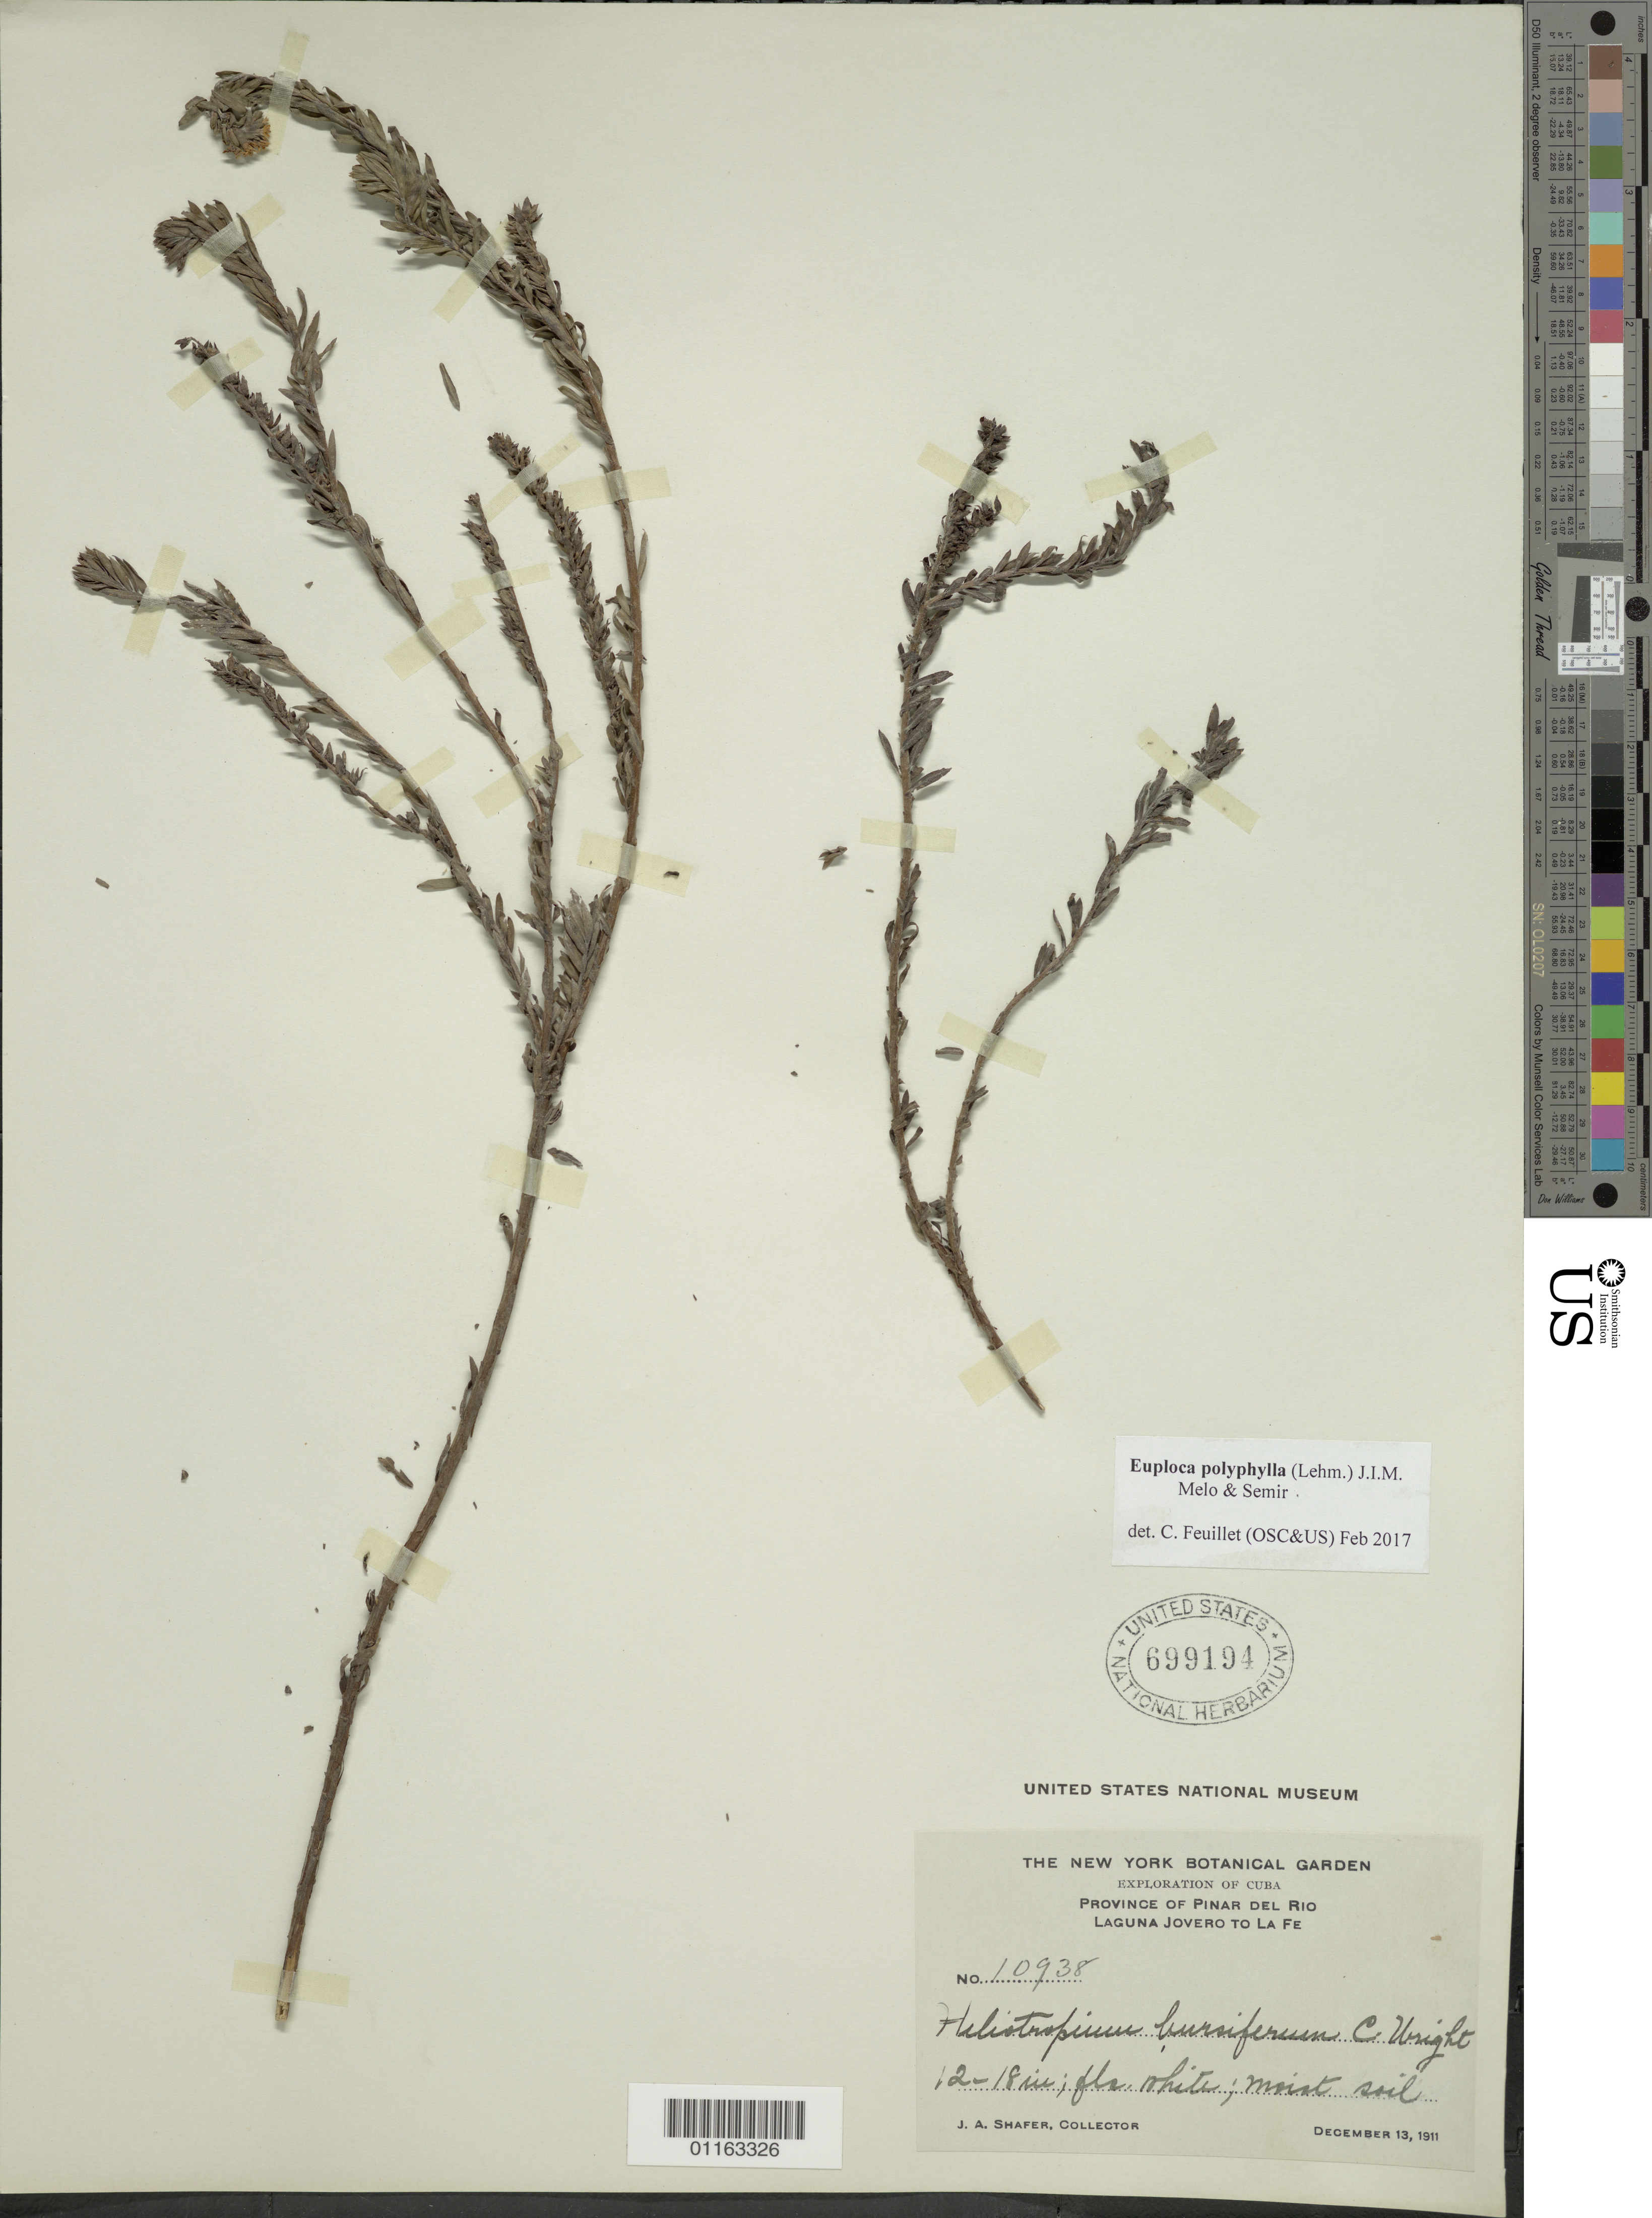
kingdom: Plantae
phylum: Tracheophyta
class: Magnoliopsida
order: Boraginales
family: Heliotropiaceae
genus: Euploca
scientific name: Euploca polyphylla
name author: (Lehm.) J.I.M. Melo & Semir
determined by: Feuillet, C.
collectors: J. A. Shafer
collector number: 10938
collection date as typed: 13 Dec 1911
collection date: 1911-12-13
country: Cuba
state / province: Pinar del Rio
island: Cuba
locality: Laguna Jovero to La Fe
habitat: Moist soil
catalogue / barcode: US 699194